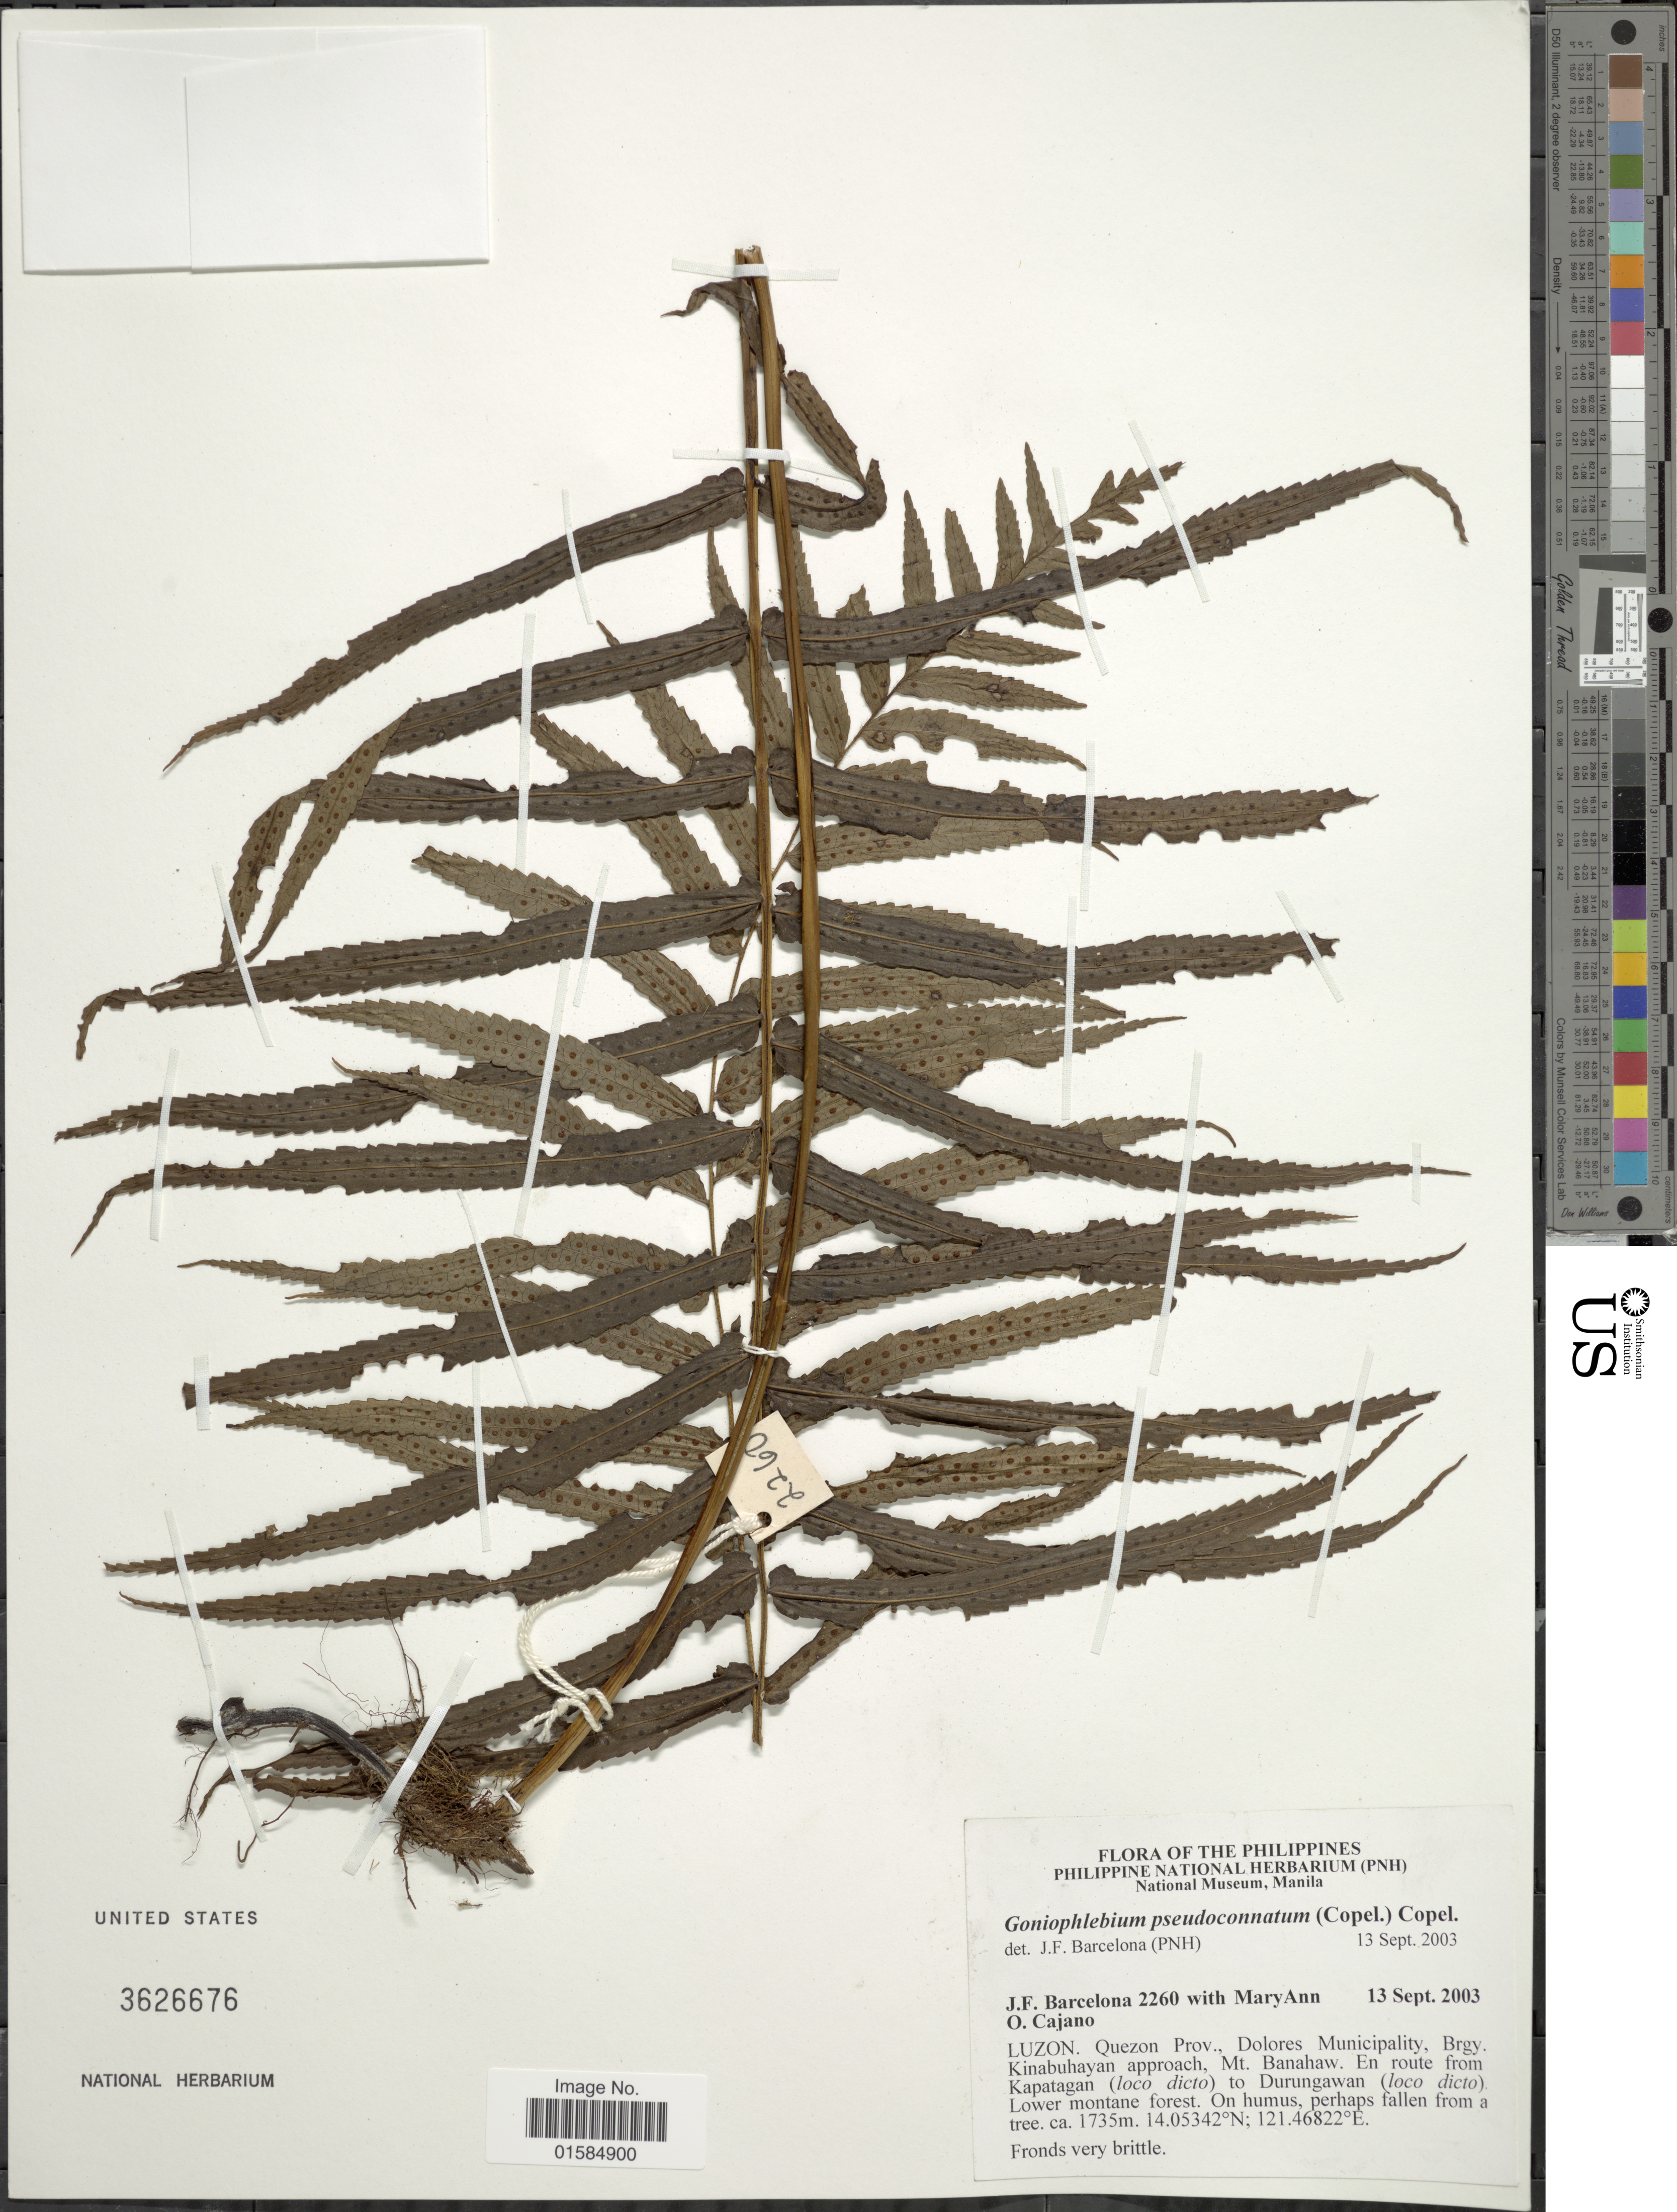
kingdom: Plantae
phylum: Tracheophyta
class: Polypodiopsida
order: Polypodiales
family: Polypodiaceae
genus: Goniophlebium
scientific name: Goniophlebium subauriculatum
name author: (Blume) C. Presl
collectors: J. F. Barcelona & M. Cajano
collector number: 2260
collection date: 2003-09-13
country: Philippines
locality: Luzon, Quezon Prov., Dolores Municipality, Brgy. Kinabuhayan approach, Mt. Banahaw, en route from Kapatagan (loco dicto) to Durungawan (loc dicto)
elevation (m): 1735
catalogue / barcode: US 3626676